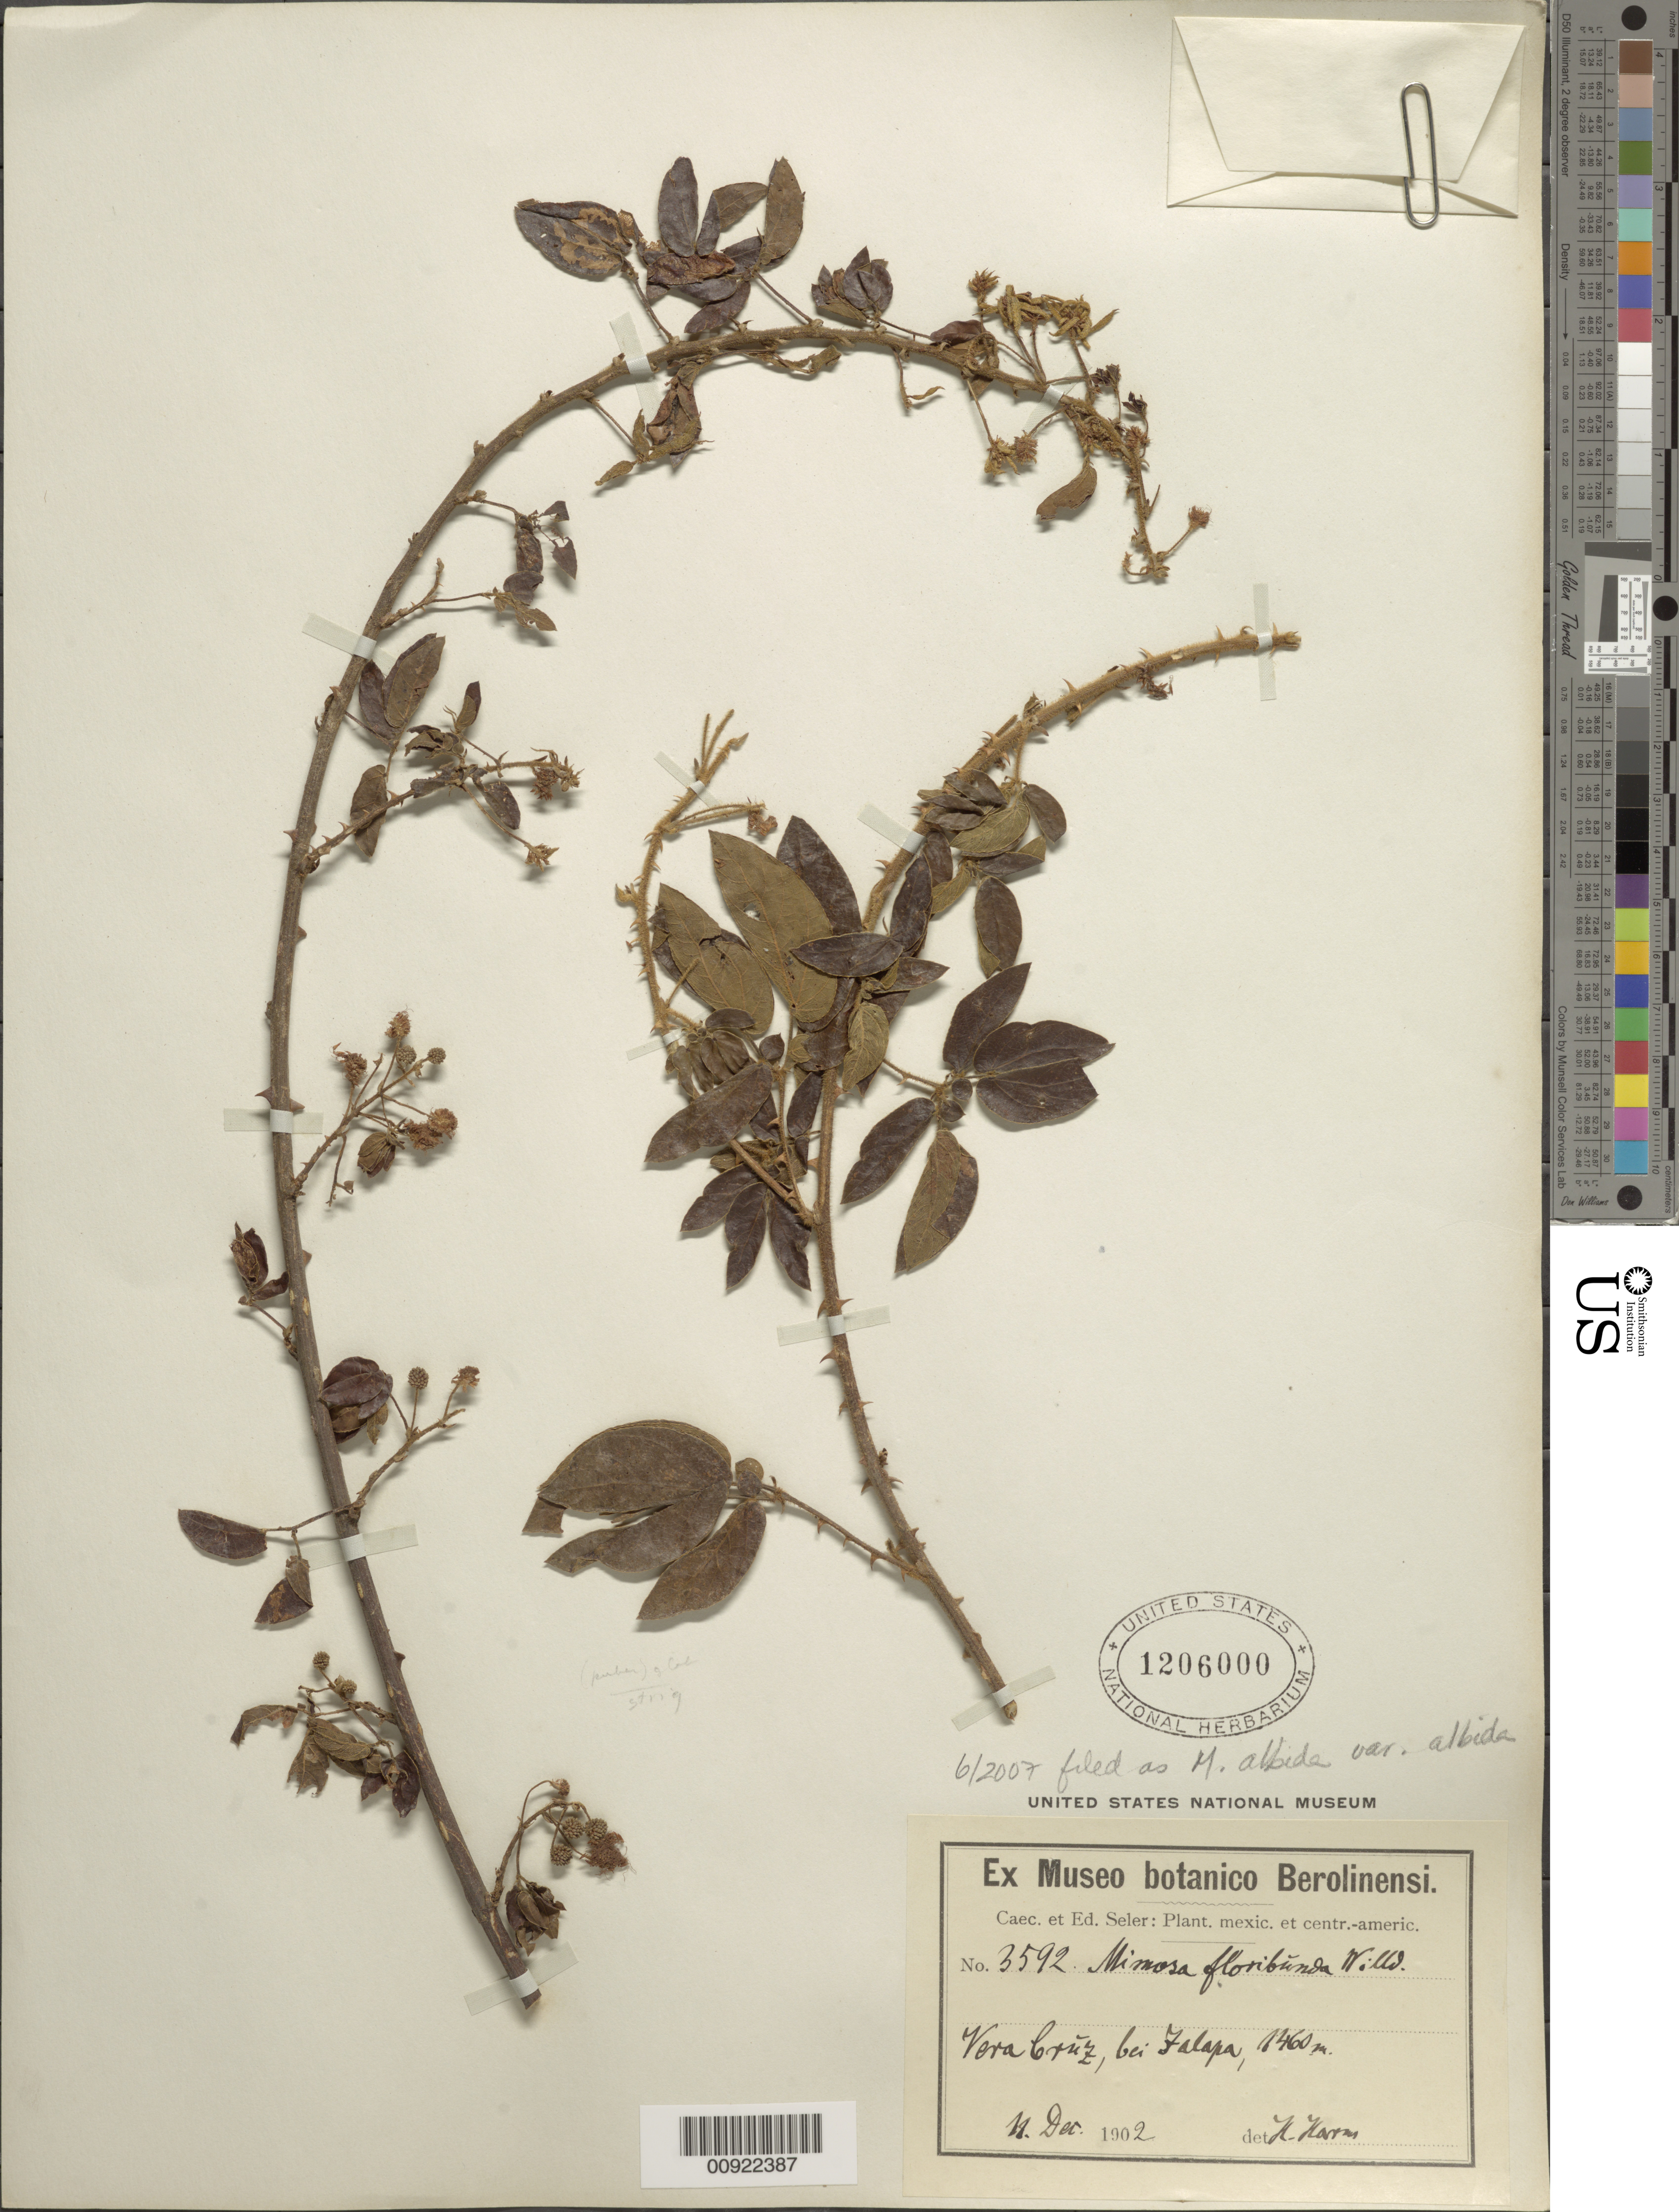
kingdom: Plantae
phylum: Tracheophyta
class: Magnoliopsida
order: Fabales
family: Fabaceae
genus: Mimosa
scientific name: Mimosa albida var. albida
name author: Humb. & Bonpl. ex Willd.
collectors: C. Seler & E. G. Seler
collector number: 3592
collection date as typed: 11 Dec 1902 or 14 Dec 1902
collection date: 1902-12-11 or 1902-12-14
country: Mexico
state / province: Veracruz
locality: Veracruz, bei Jalapa.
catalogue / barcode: US 1206000